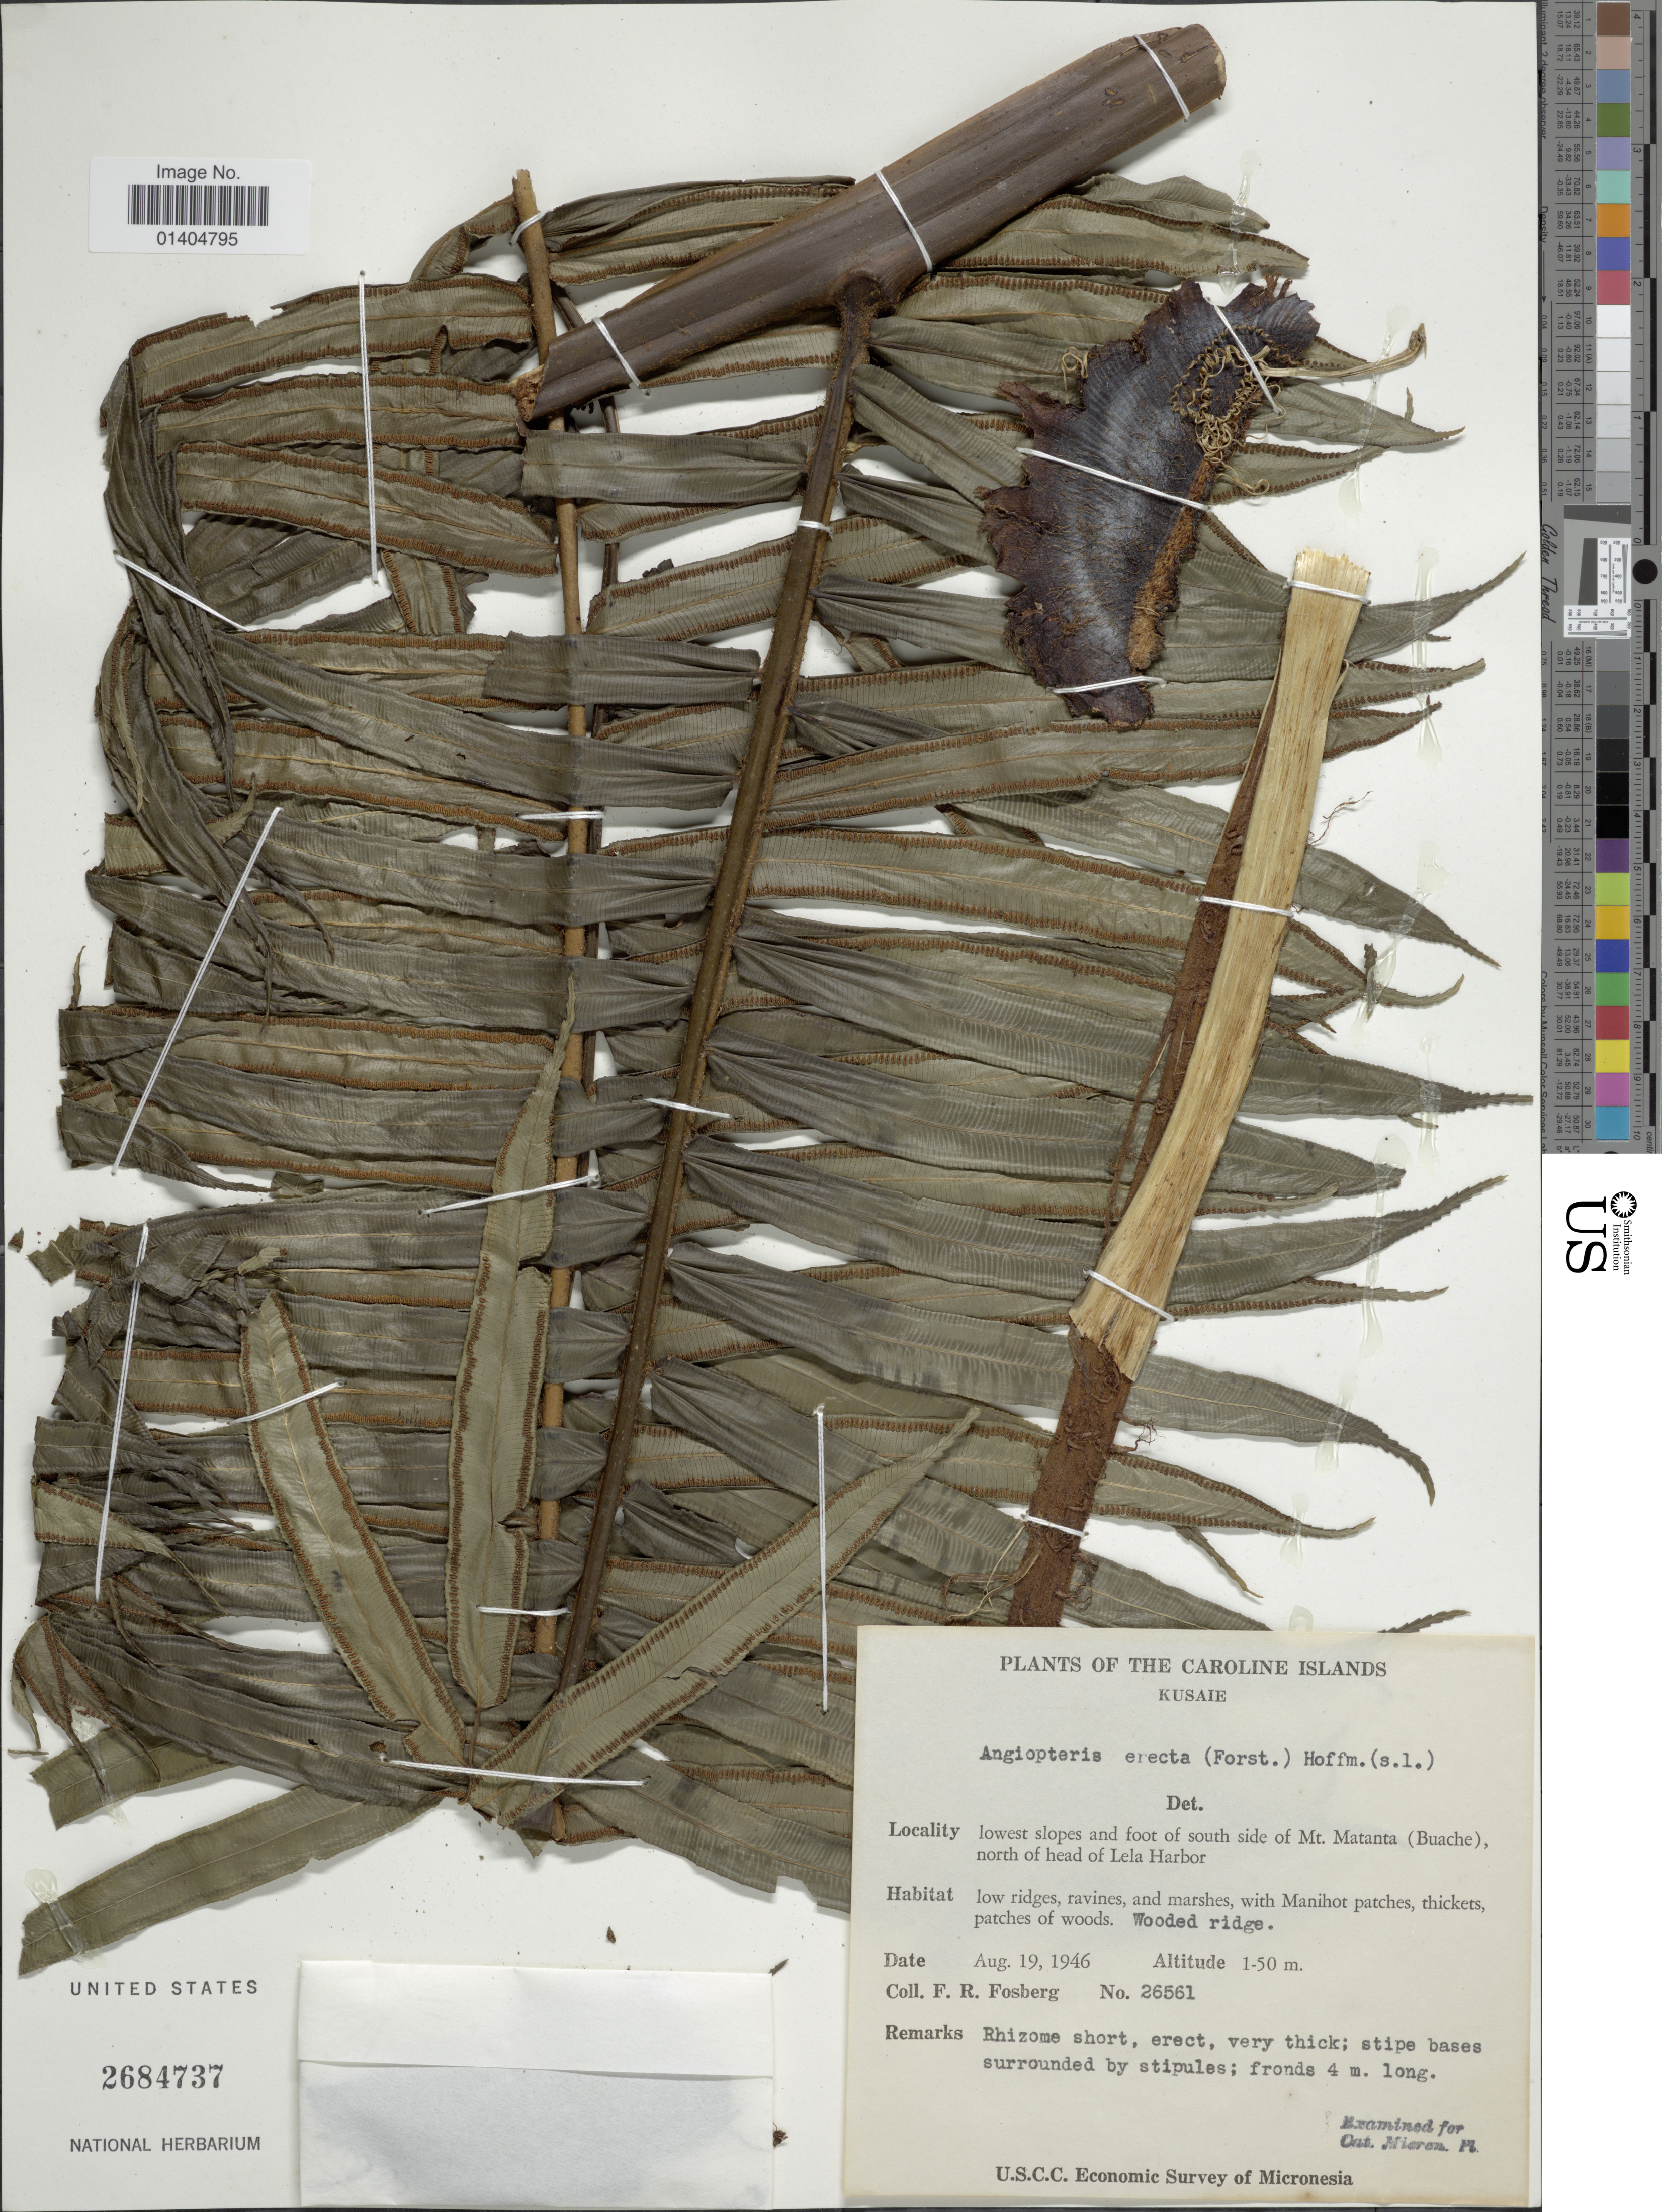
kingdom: Plantae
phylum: Tracheophyta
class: Polypodiopsida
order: Marattiales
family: Marattiaceae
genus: Angiopteris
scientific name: Angiopteris evecta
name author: (G. Forst.) Hoffm.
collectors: F. R. Fosberg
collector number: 26561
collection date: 1946-08-19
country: Micronesia, Federated States of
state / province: Kosrae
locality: The Caroline Islands, Kusaie, Lowest slopes and foot of south side of Mt. Matanta (Buache), north of head of Lela Harbor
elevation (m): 1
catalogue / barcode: US 2684737